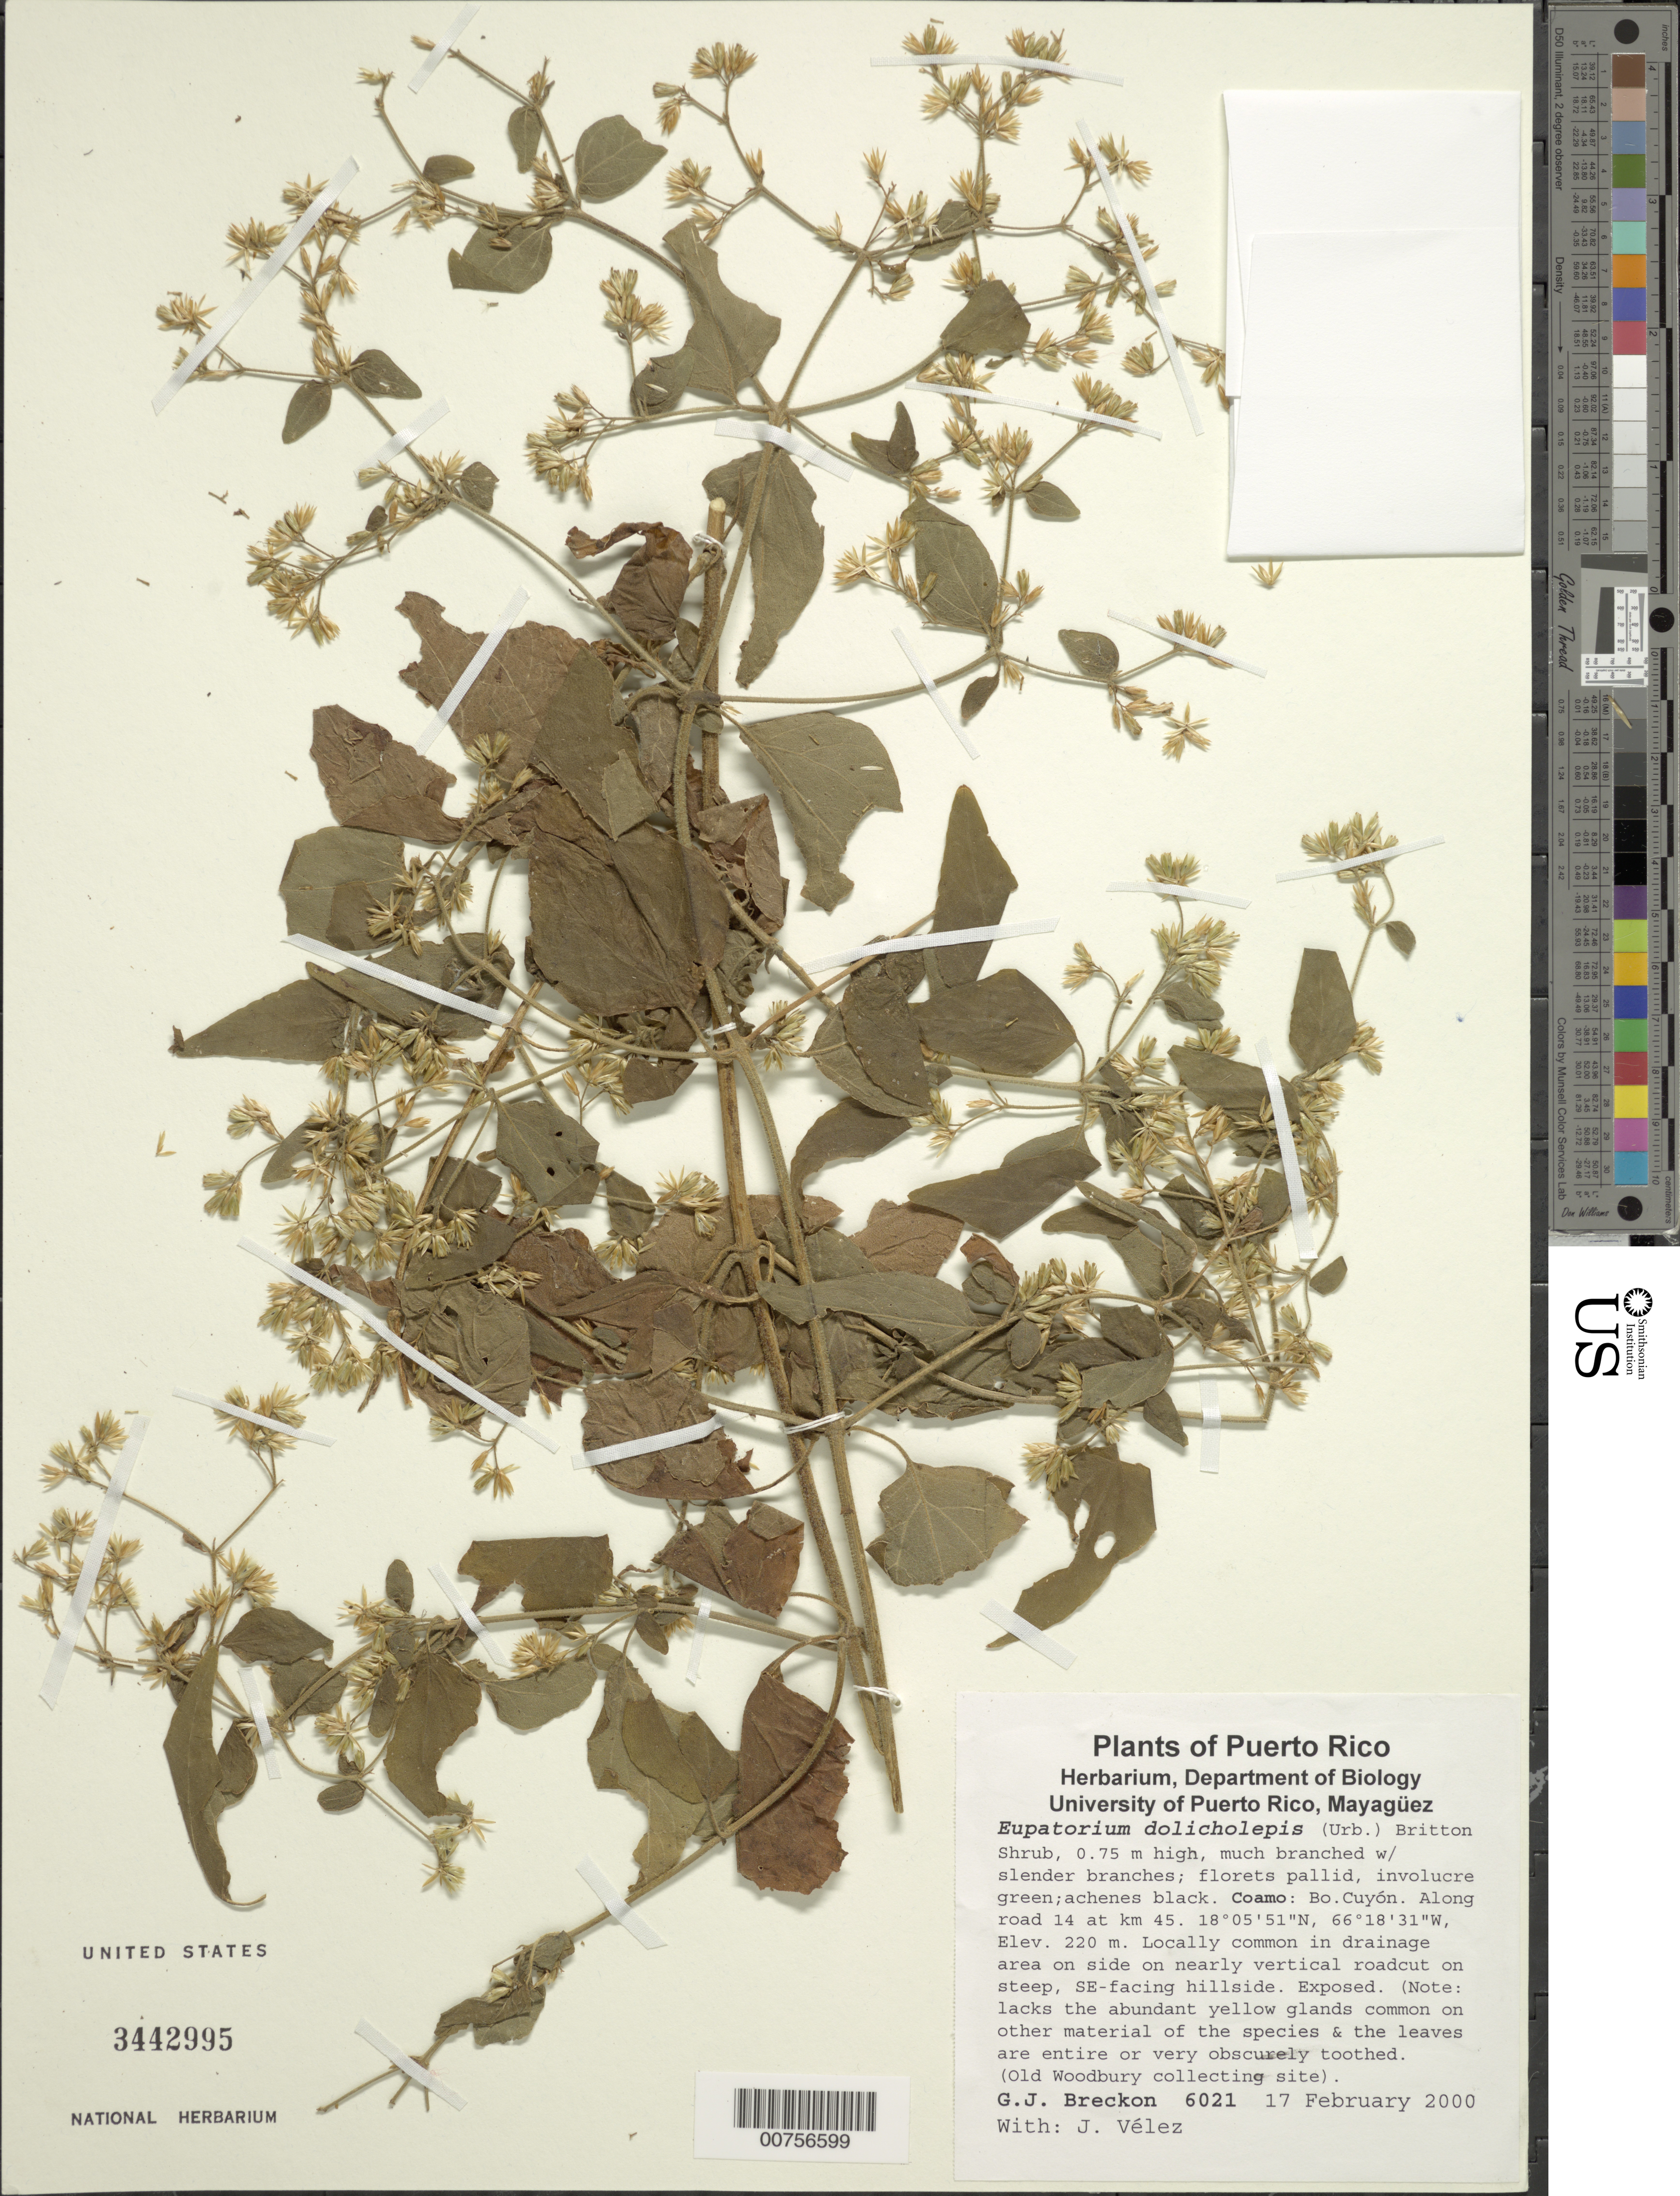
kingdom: Plantae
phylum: Tracheophyta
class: Magnoliopsida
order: Asterales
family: Asteraceae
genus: Koanophyllon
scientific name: Koanophyllon dolicholepis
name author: (B.L. Rob.) R.M. King & H. Rob.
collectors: G. J. Breckon & J. Vélez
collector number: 6021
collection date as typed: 17 Feb 2000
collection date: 2000-02-17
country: Puerto Rico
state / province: Coamo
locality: Coamo: Bo. Cuyón. Along road 14 at km 45.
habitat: Draingae area on side on nearly vertical roadcut on steep, SE-facing hillside. Exposed.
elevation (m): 220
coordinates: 18.0975, -66.30861111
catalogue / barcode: US 3442995